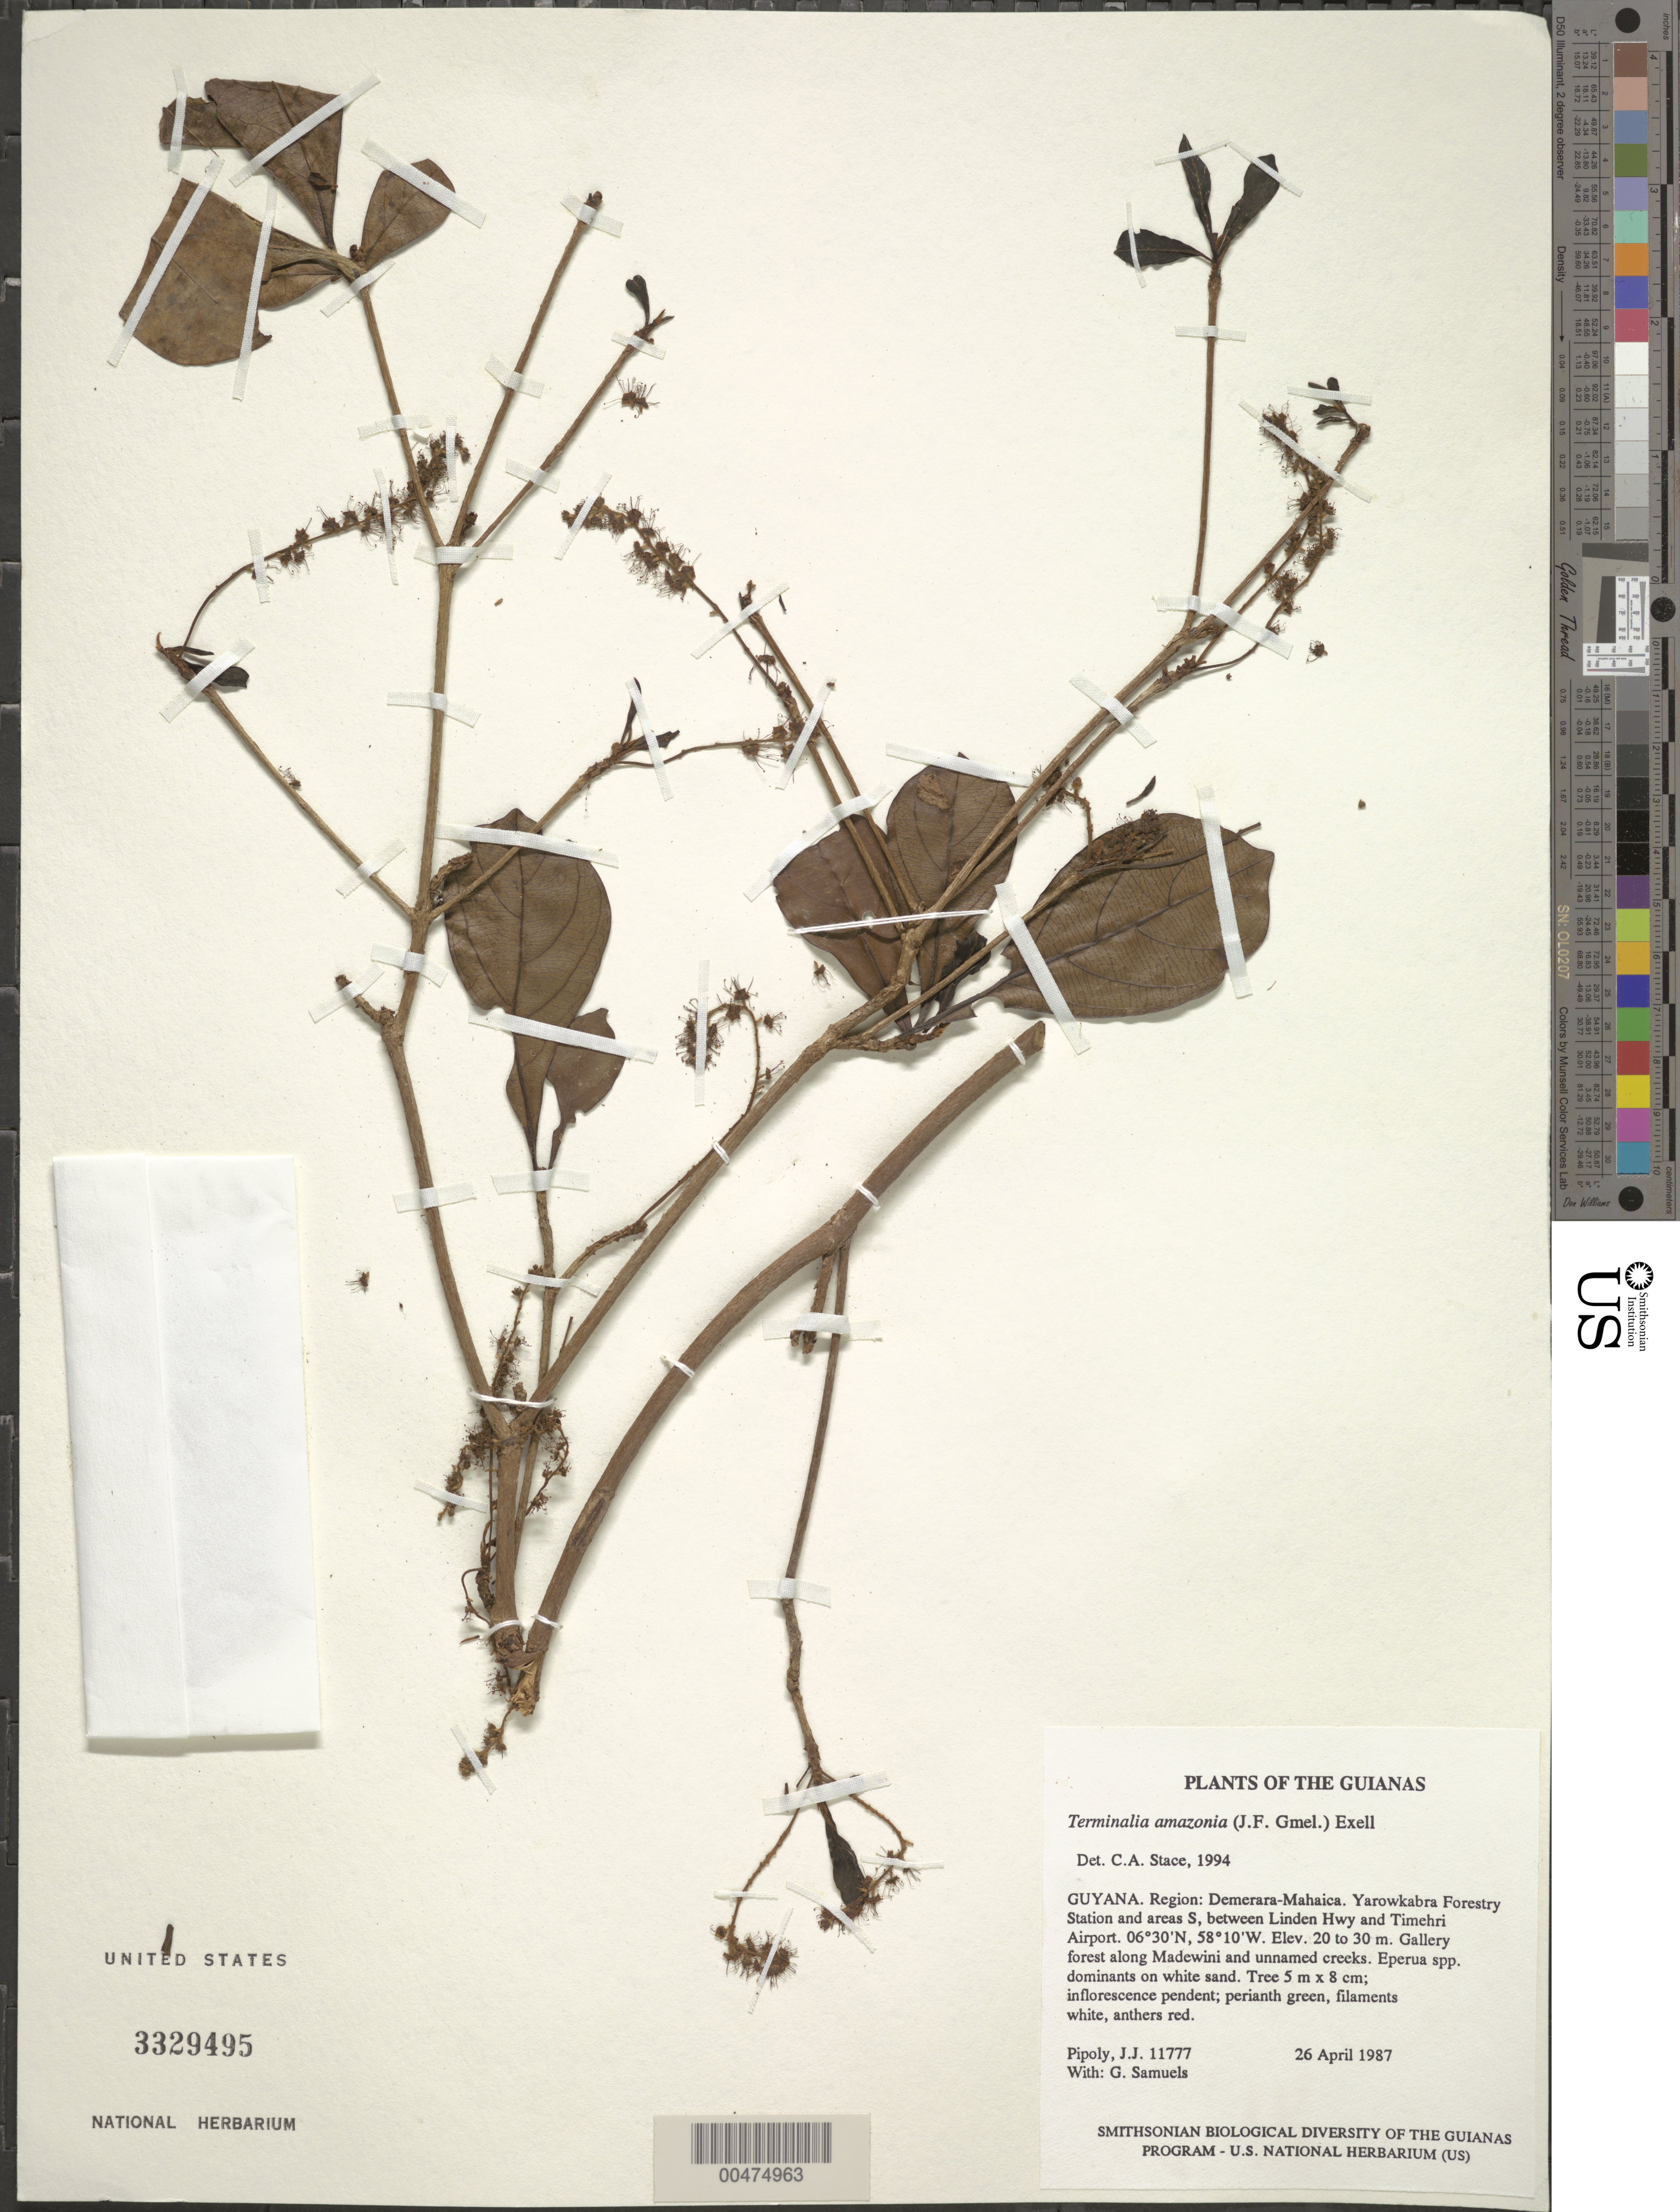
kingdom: Plantae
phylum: Tracheophyta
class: Magnoliopsida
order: Myrtales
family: Combretaceae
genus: Terminalia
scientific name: Terminalia amazonia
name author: (J.F. Gmel.) Exell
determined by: Stace, C. A.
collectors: J. J. Pipoly & G. Bacchus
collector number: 11777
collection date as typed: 26 April 1987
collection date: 1987-04-26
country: Guyana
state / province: Demerara-Mahaica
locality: Yarowkabra Forestry Station and areas S, between Linden Hwy and Timehri Airport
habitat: Gallery forest along Madewini and unnamed creeks. Eperua spp. dominants on white sand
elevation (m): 20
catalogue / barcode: US 3329495